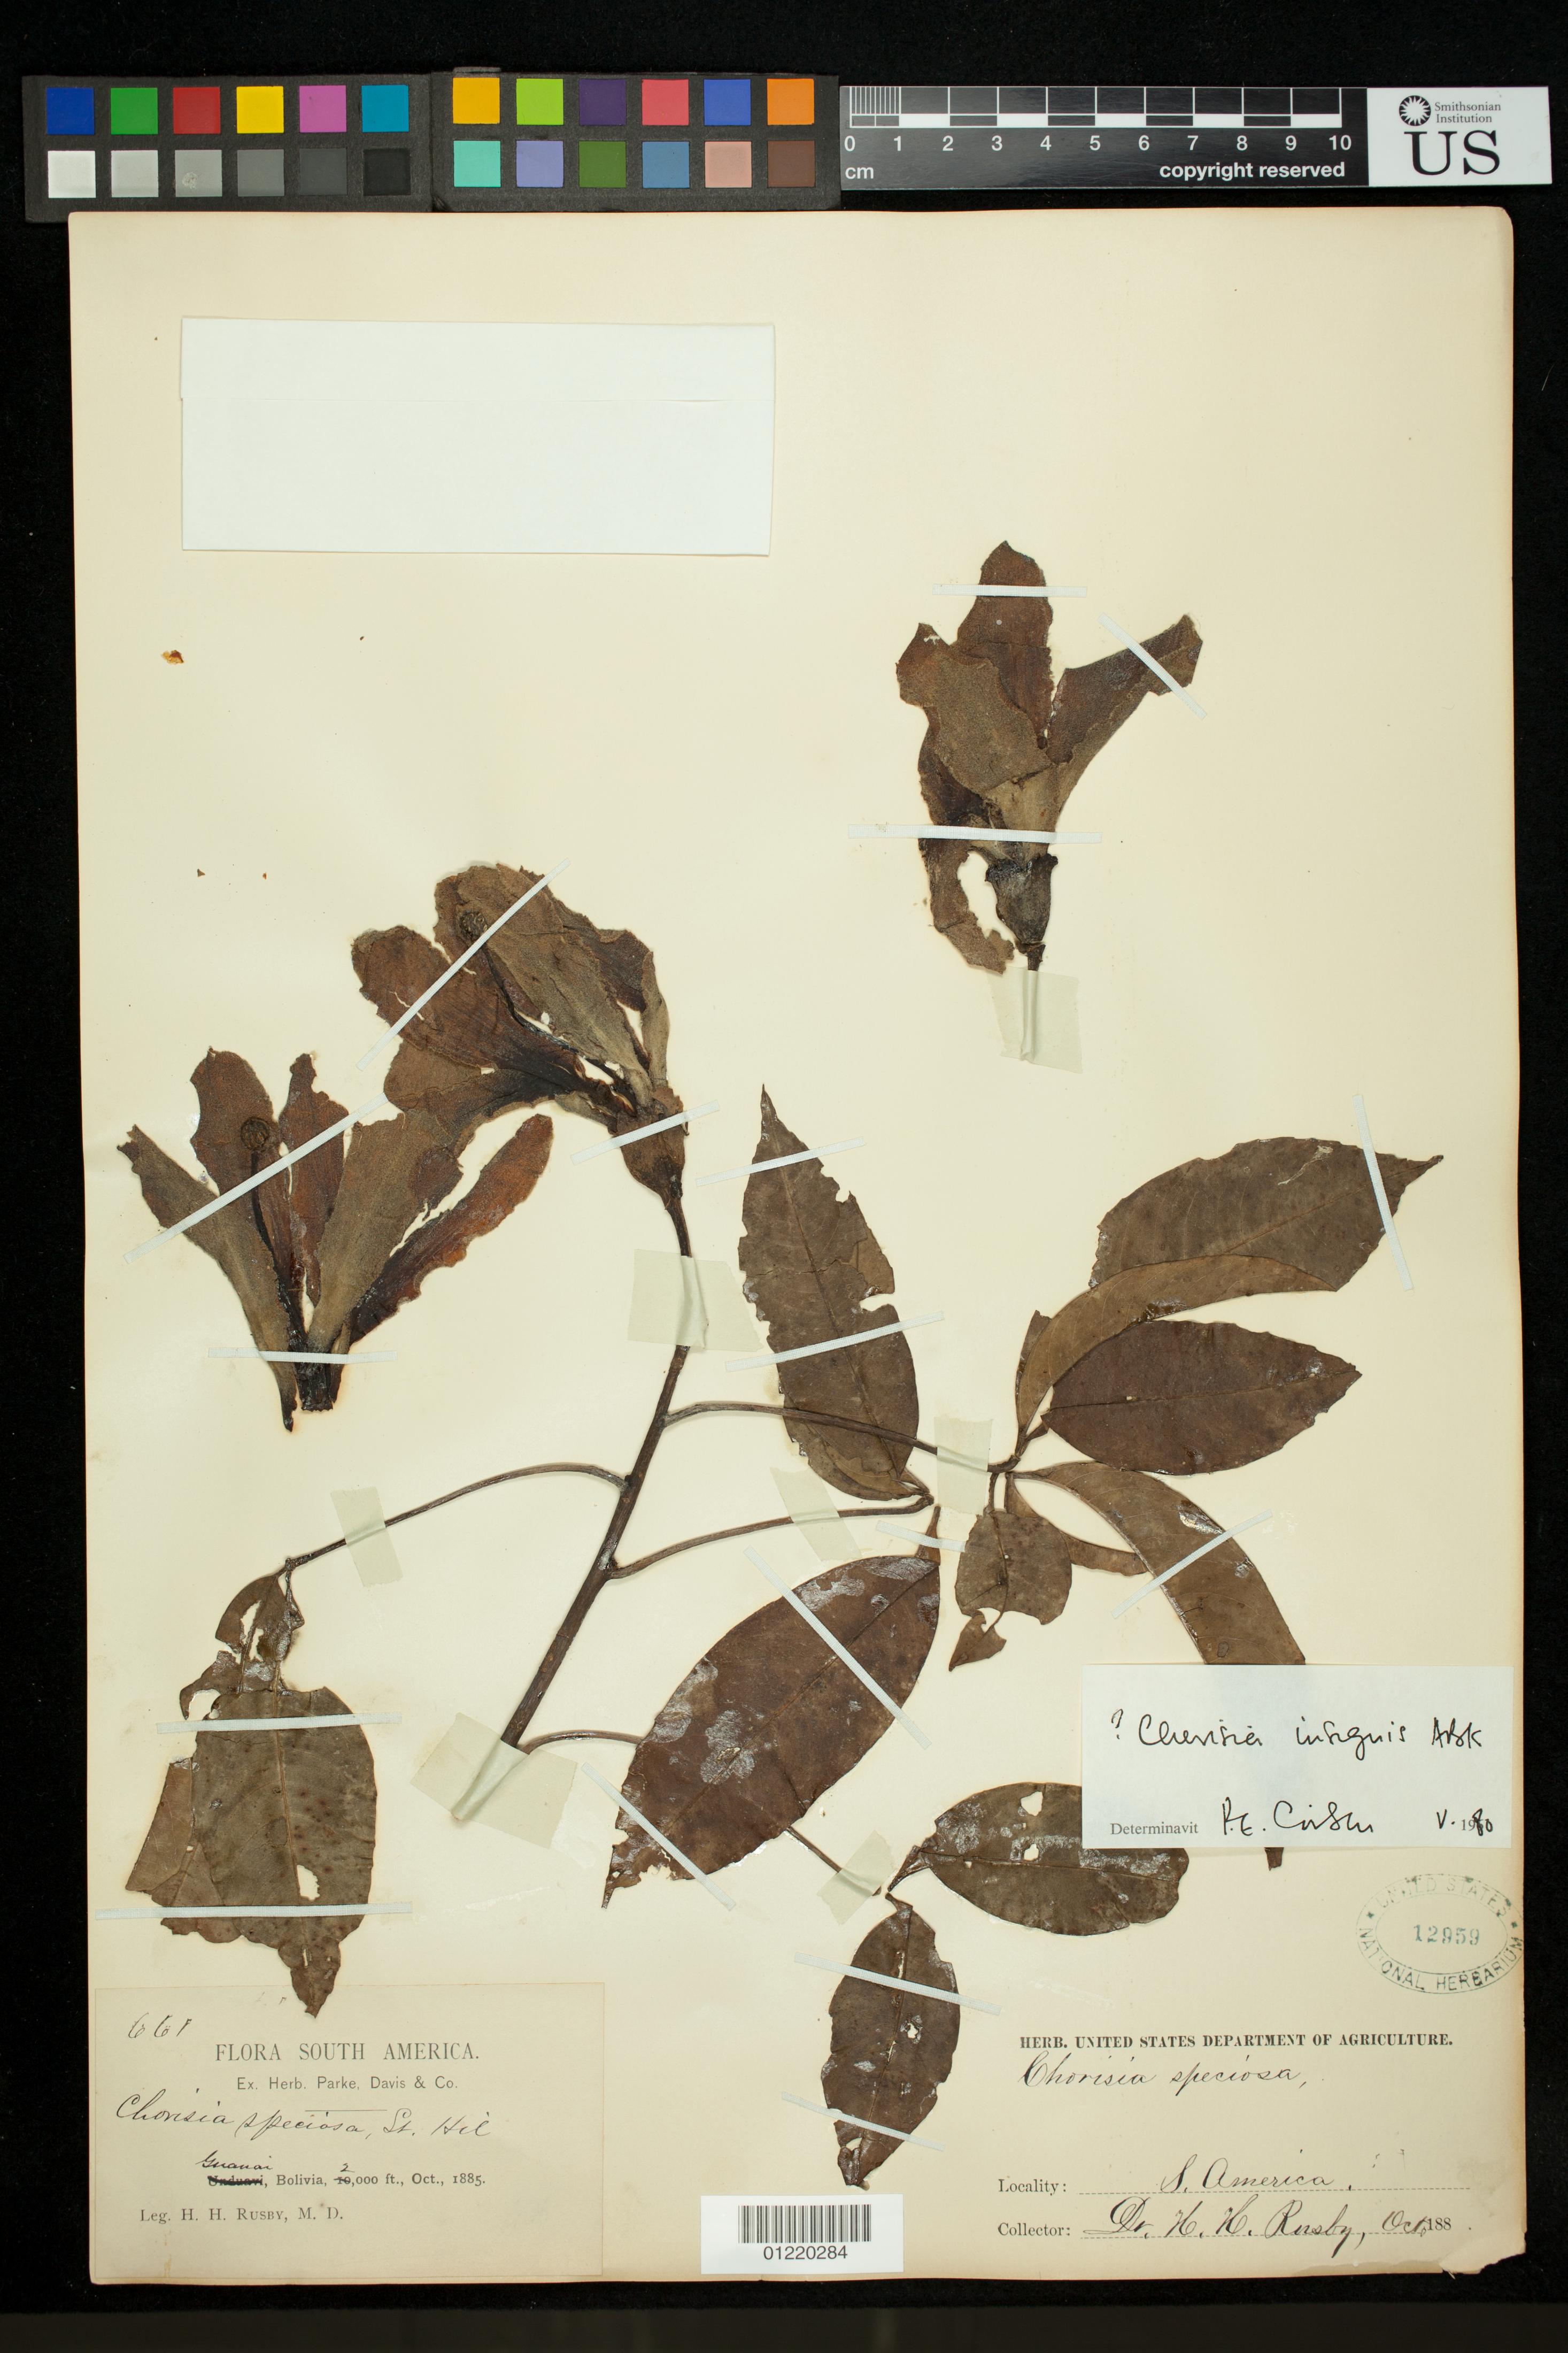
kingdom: Plantae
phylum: Tracheophyta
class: Magnoliopsida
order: Malvales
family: Malvaceae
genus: Ceiba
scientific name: Ceiba speciosa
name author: (A. St.-Hil.) Ravenna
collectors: H. H. Rusby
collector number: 661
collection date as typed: Oct., 1885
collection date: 1885-10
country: Bolivia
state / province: La Páz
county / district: Larecaja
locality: Guanay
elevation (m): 610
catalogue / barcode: US 12959